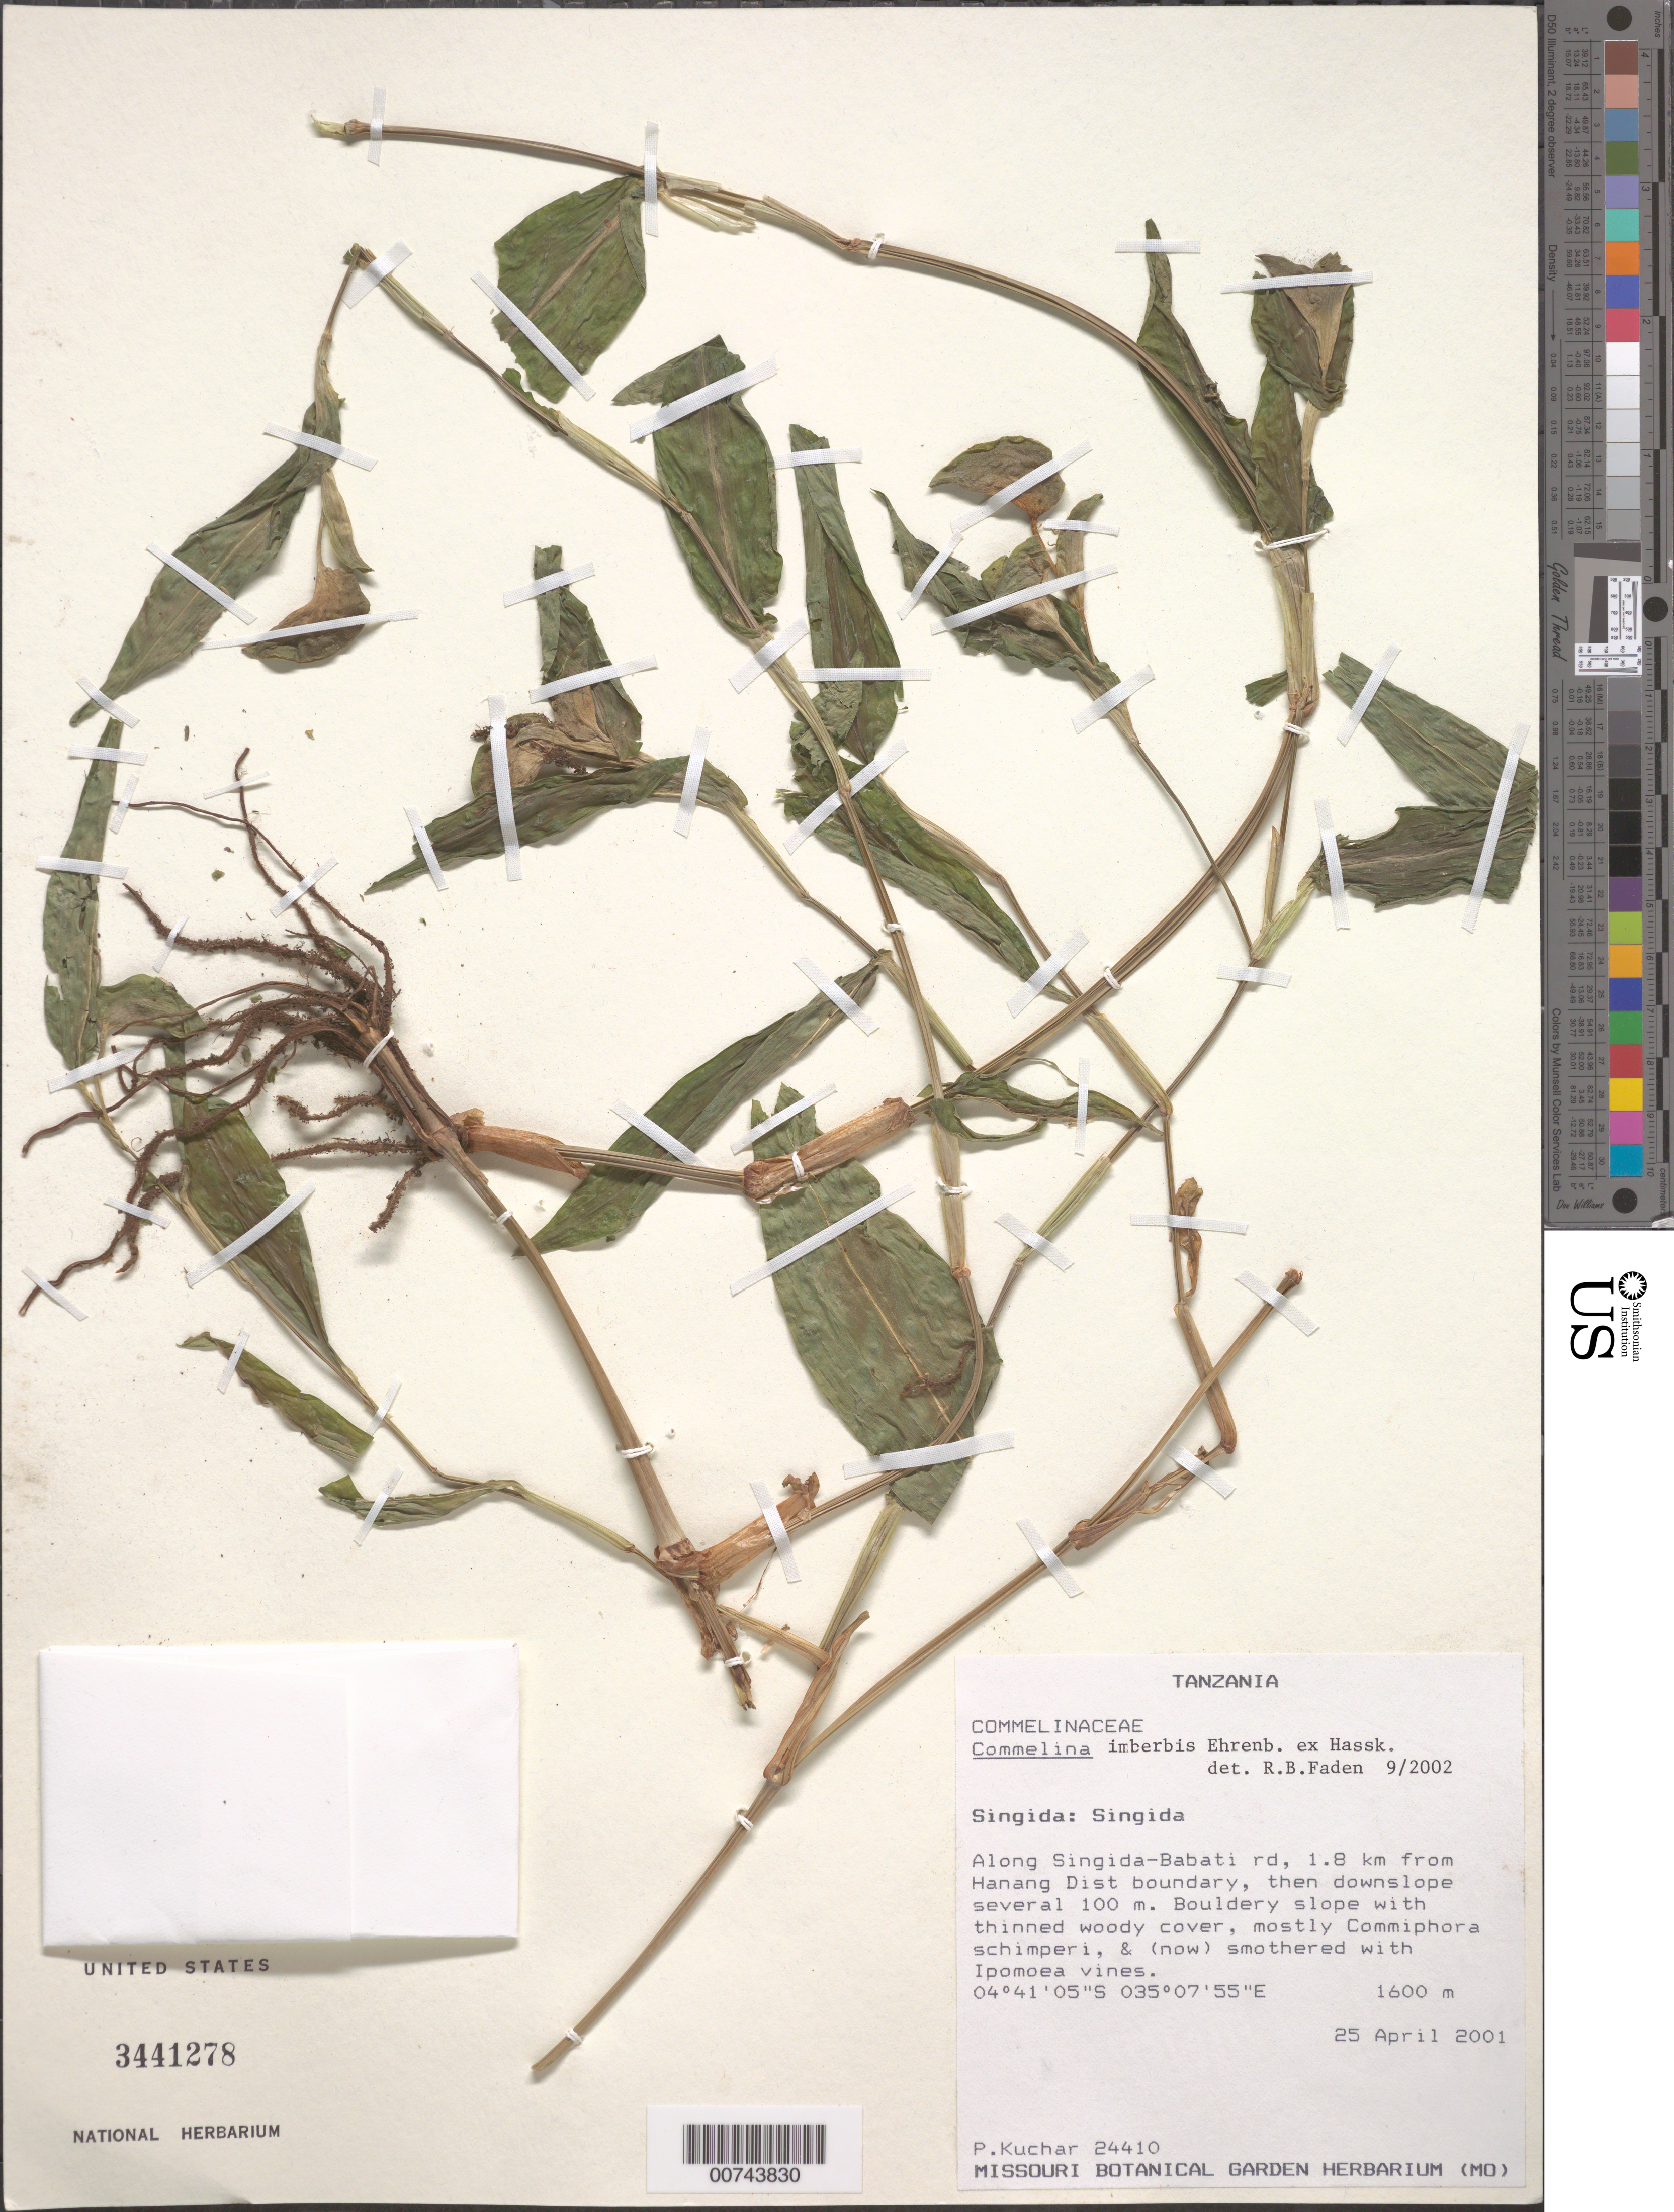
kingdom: Plantae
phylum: Tracheophyta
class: Liliopsida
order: Commelinales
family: Commelinaceae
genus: Commelina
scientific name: Commelina imberbis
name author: Ehrenb. ex Hassk.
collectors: P. Kuchar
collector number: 24410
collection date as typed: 25 Apr 2001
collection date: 2001-04-25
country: Tanzania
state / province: Singida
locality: Along Singida-Babati Rd. from Hanang Dist. boundary.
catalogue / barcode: US 3441278